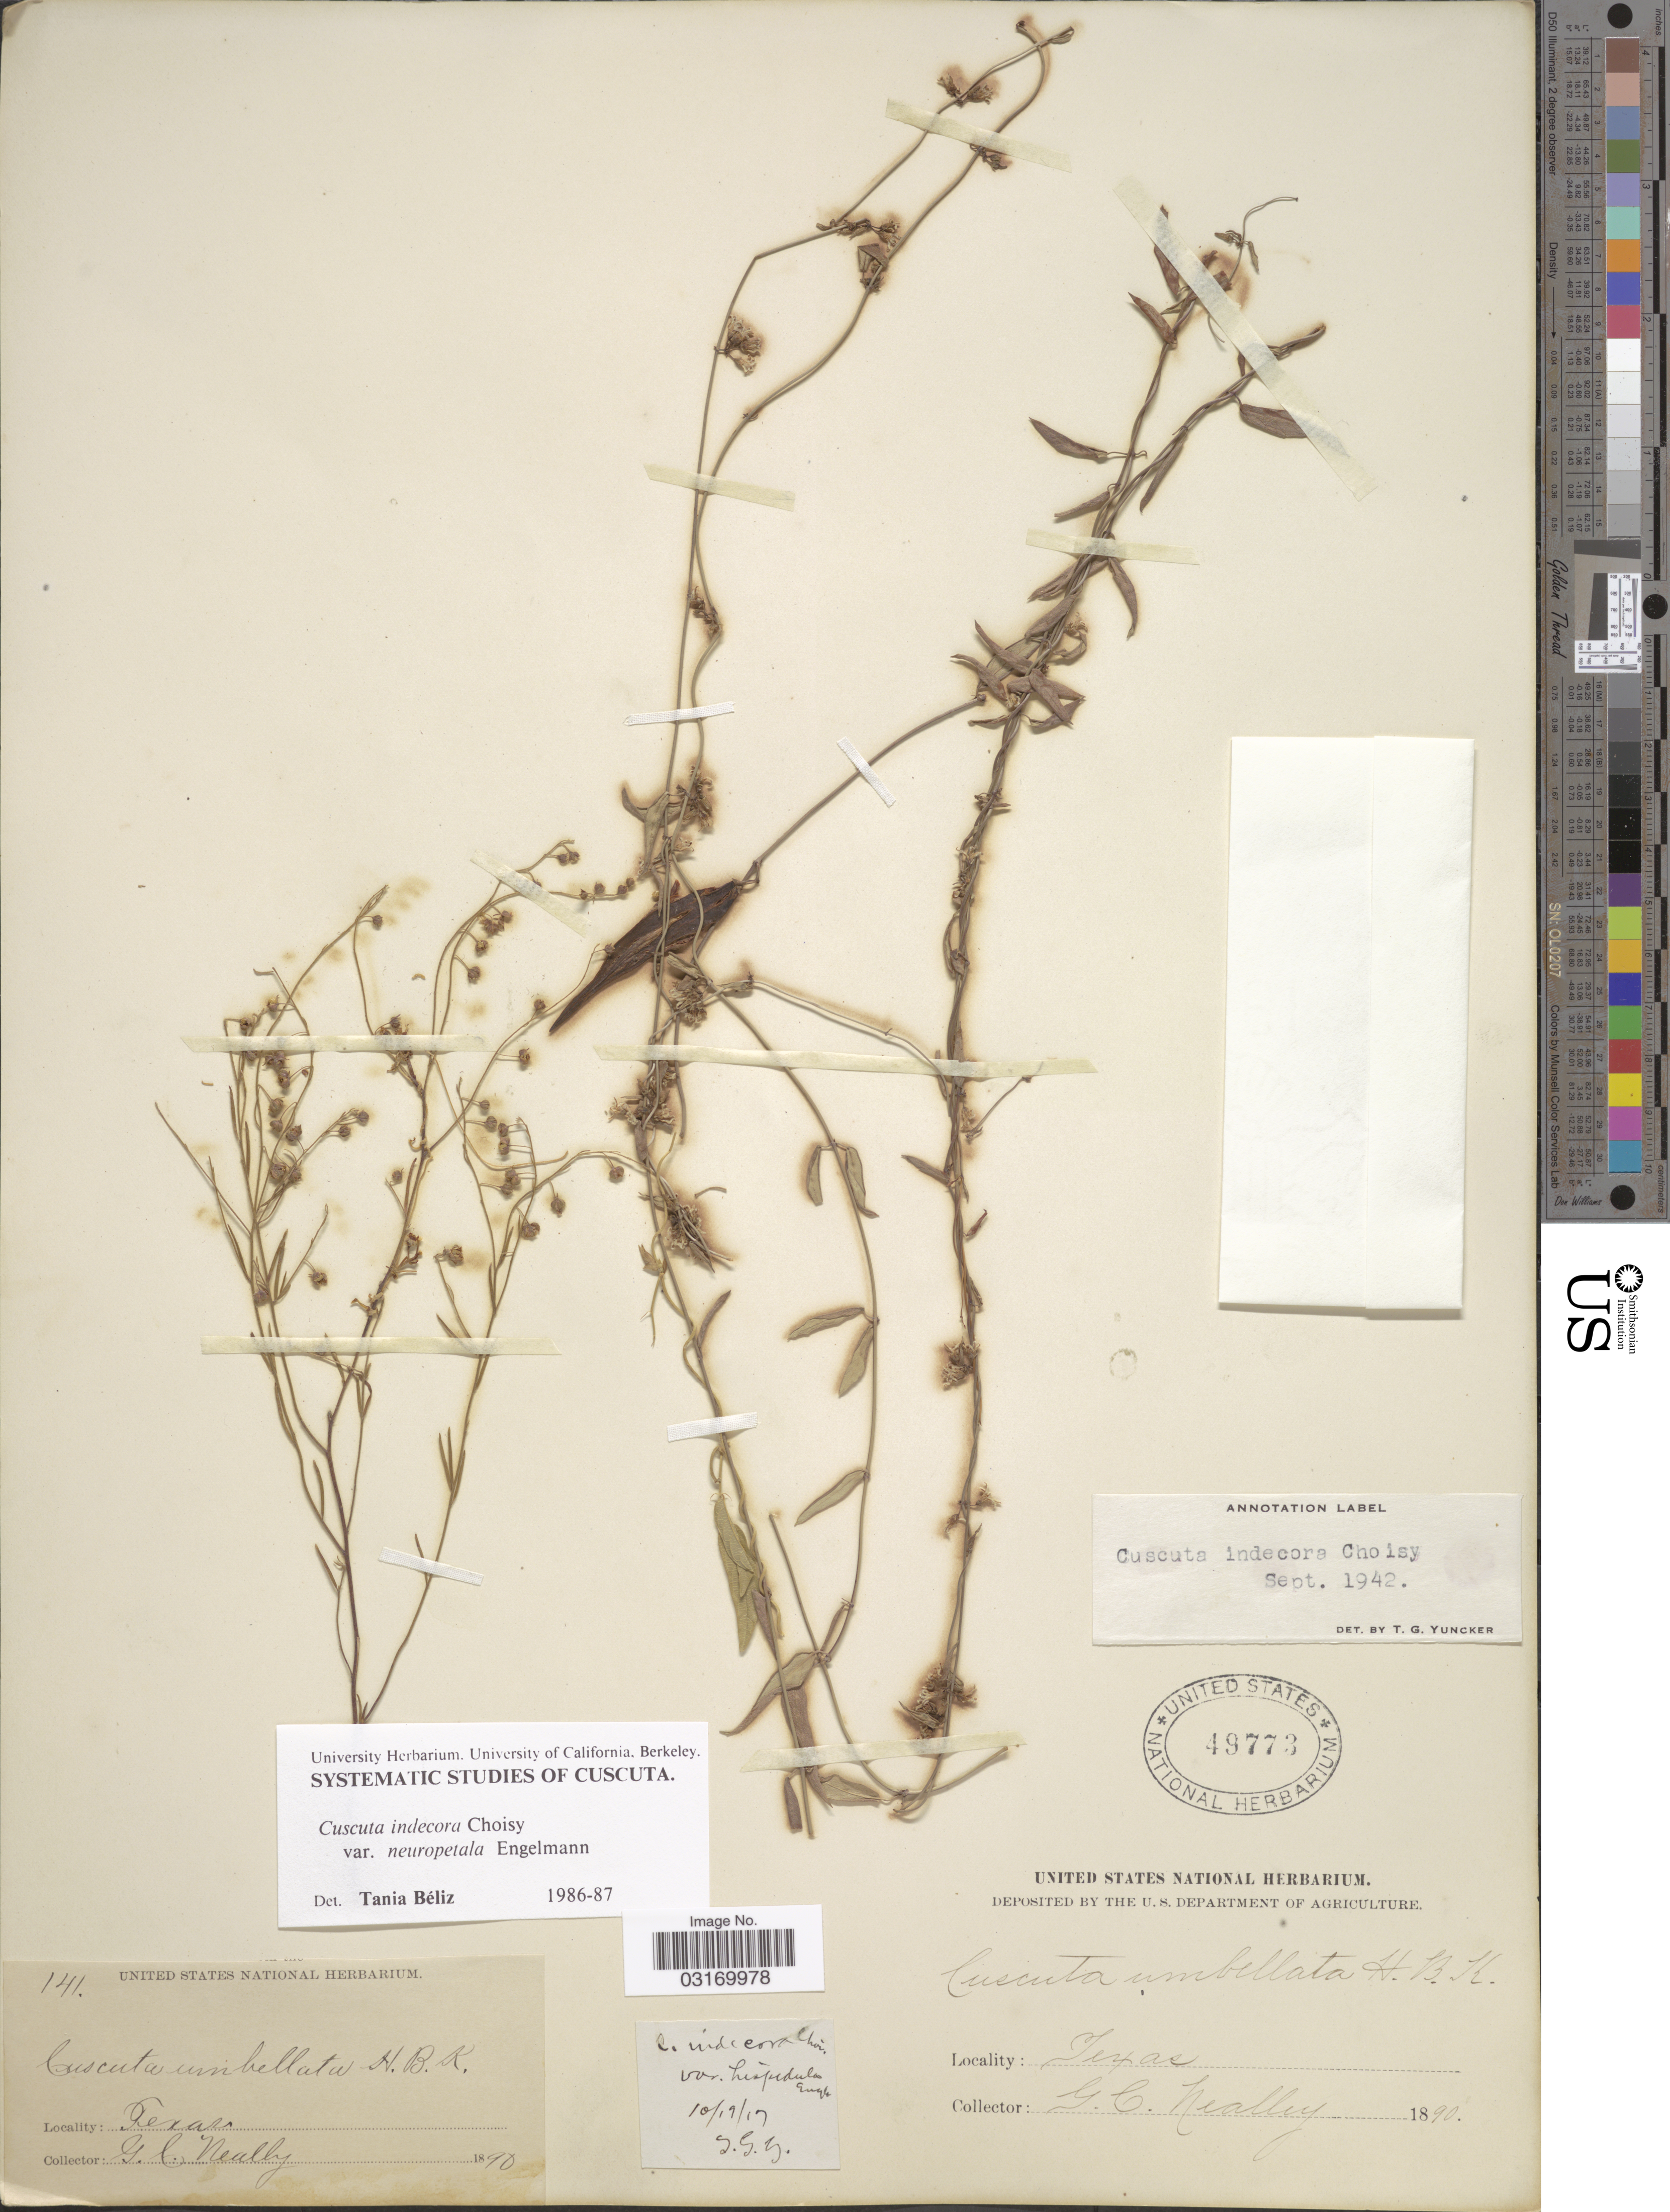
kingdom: Plantae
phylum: Tracheophyta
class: Magnoliopsida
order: Solanales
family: Convolvulaceae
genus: Cuscuta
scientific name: Cuscuta indecora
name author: Choisy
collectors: G. C. Nealley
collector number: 141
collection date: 1890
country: United States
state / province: Texas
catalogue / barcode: US 49773